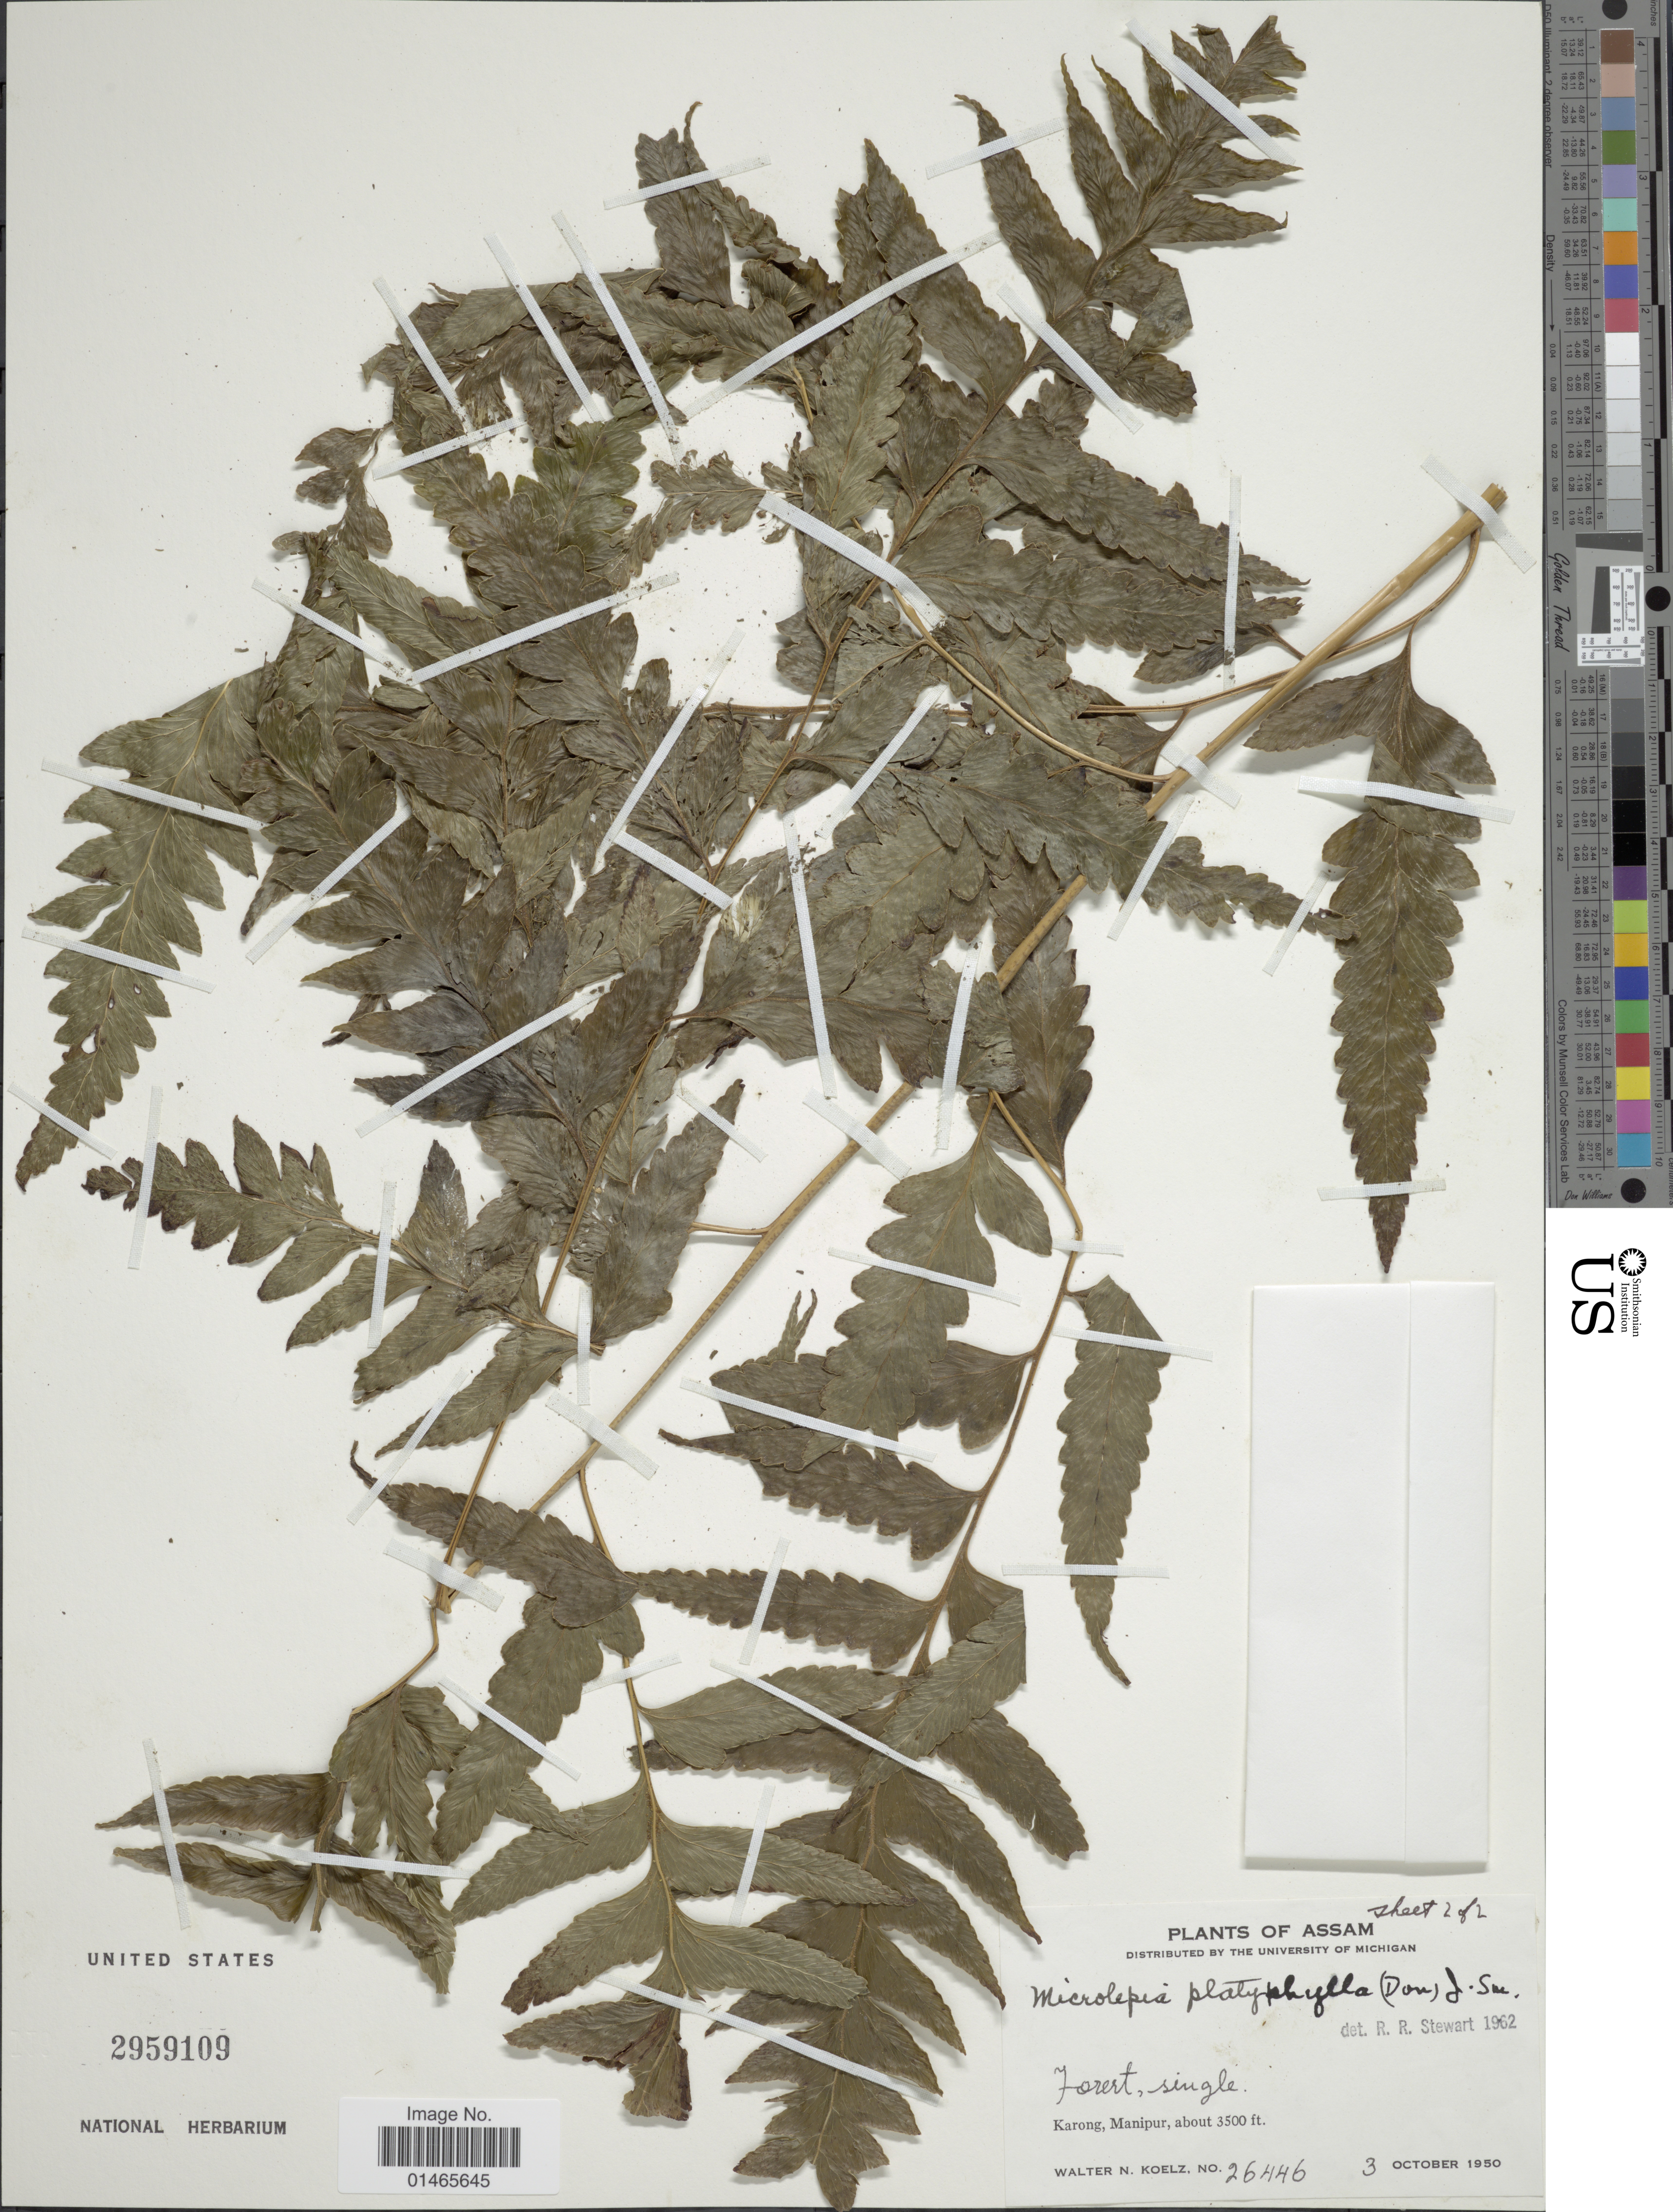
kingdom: Plantae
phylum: Tracheophyta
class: Polypodiopsida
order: Polypodiales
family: Dennstaedtiaceae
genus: Microlepia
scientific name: Microlepia platyphylla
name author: (D. Don) J. Sm.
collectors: W. N. Koelz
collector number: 26446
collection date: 1950-10-03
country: India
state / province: Manipur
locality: Karong, Manipur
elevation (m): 1067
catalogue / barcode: US 2959109